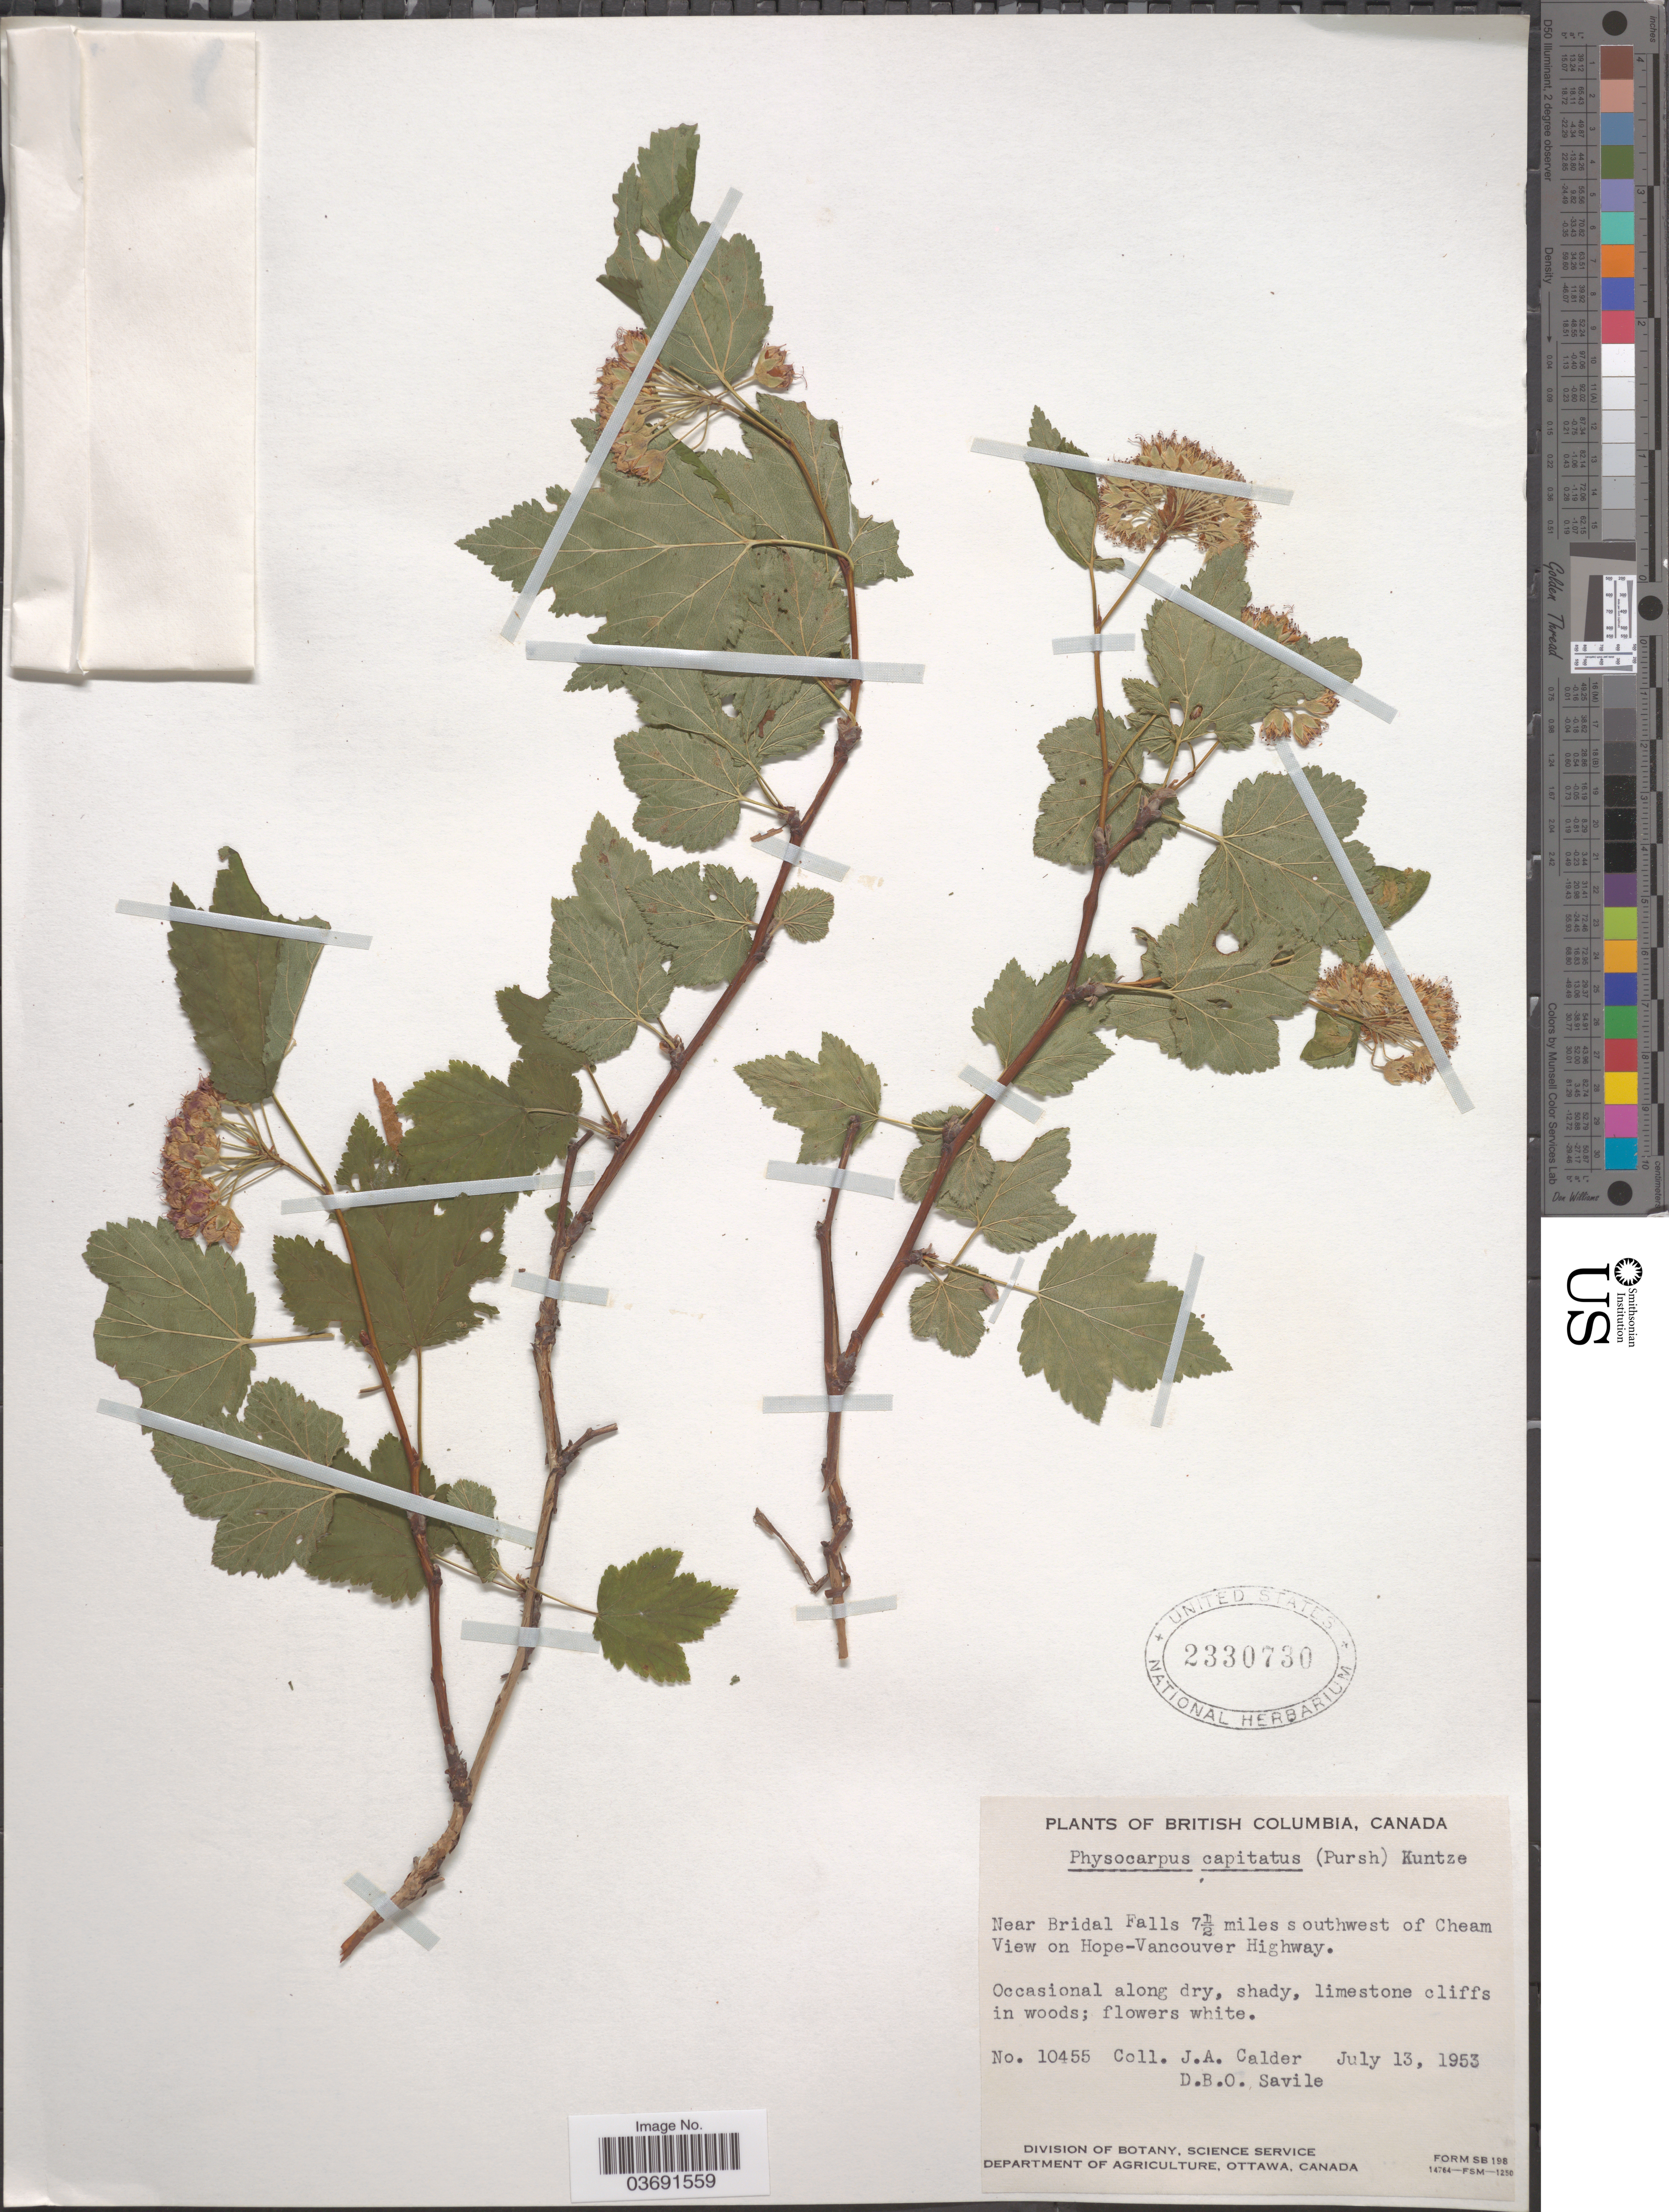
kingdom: Plantae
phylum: Tracheophyta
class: Magnoliopsida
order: Rosales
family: Rosaceae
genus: Physocarpus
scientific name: Physocarpus capitatus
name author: (Pursh) Kuntze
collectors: J. A. Calder & D. Savile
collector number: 10455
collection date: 1953-07-13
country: Canada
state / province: British Columbia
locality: Near Bridal Falls 7½ miles southwest of Cheam View on Hope-Vancouver Highway.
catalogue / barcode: US 2330730